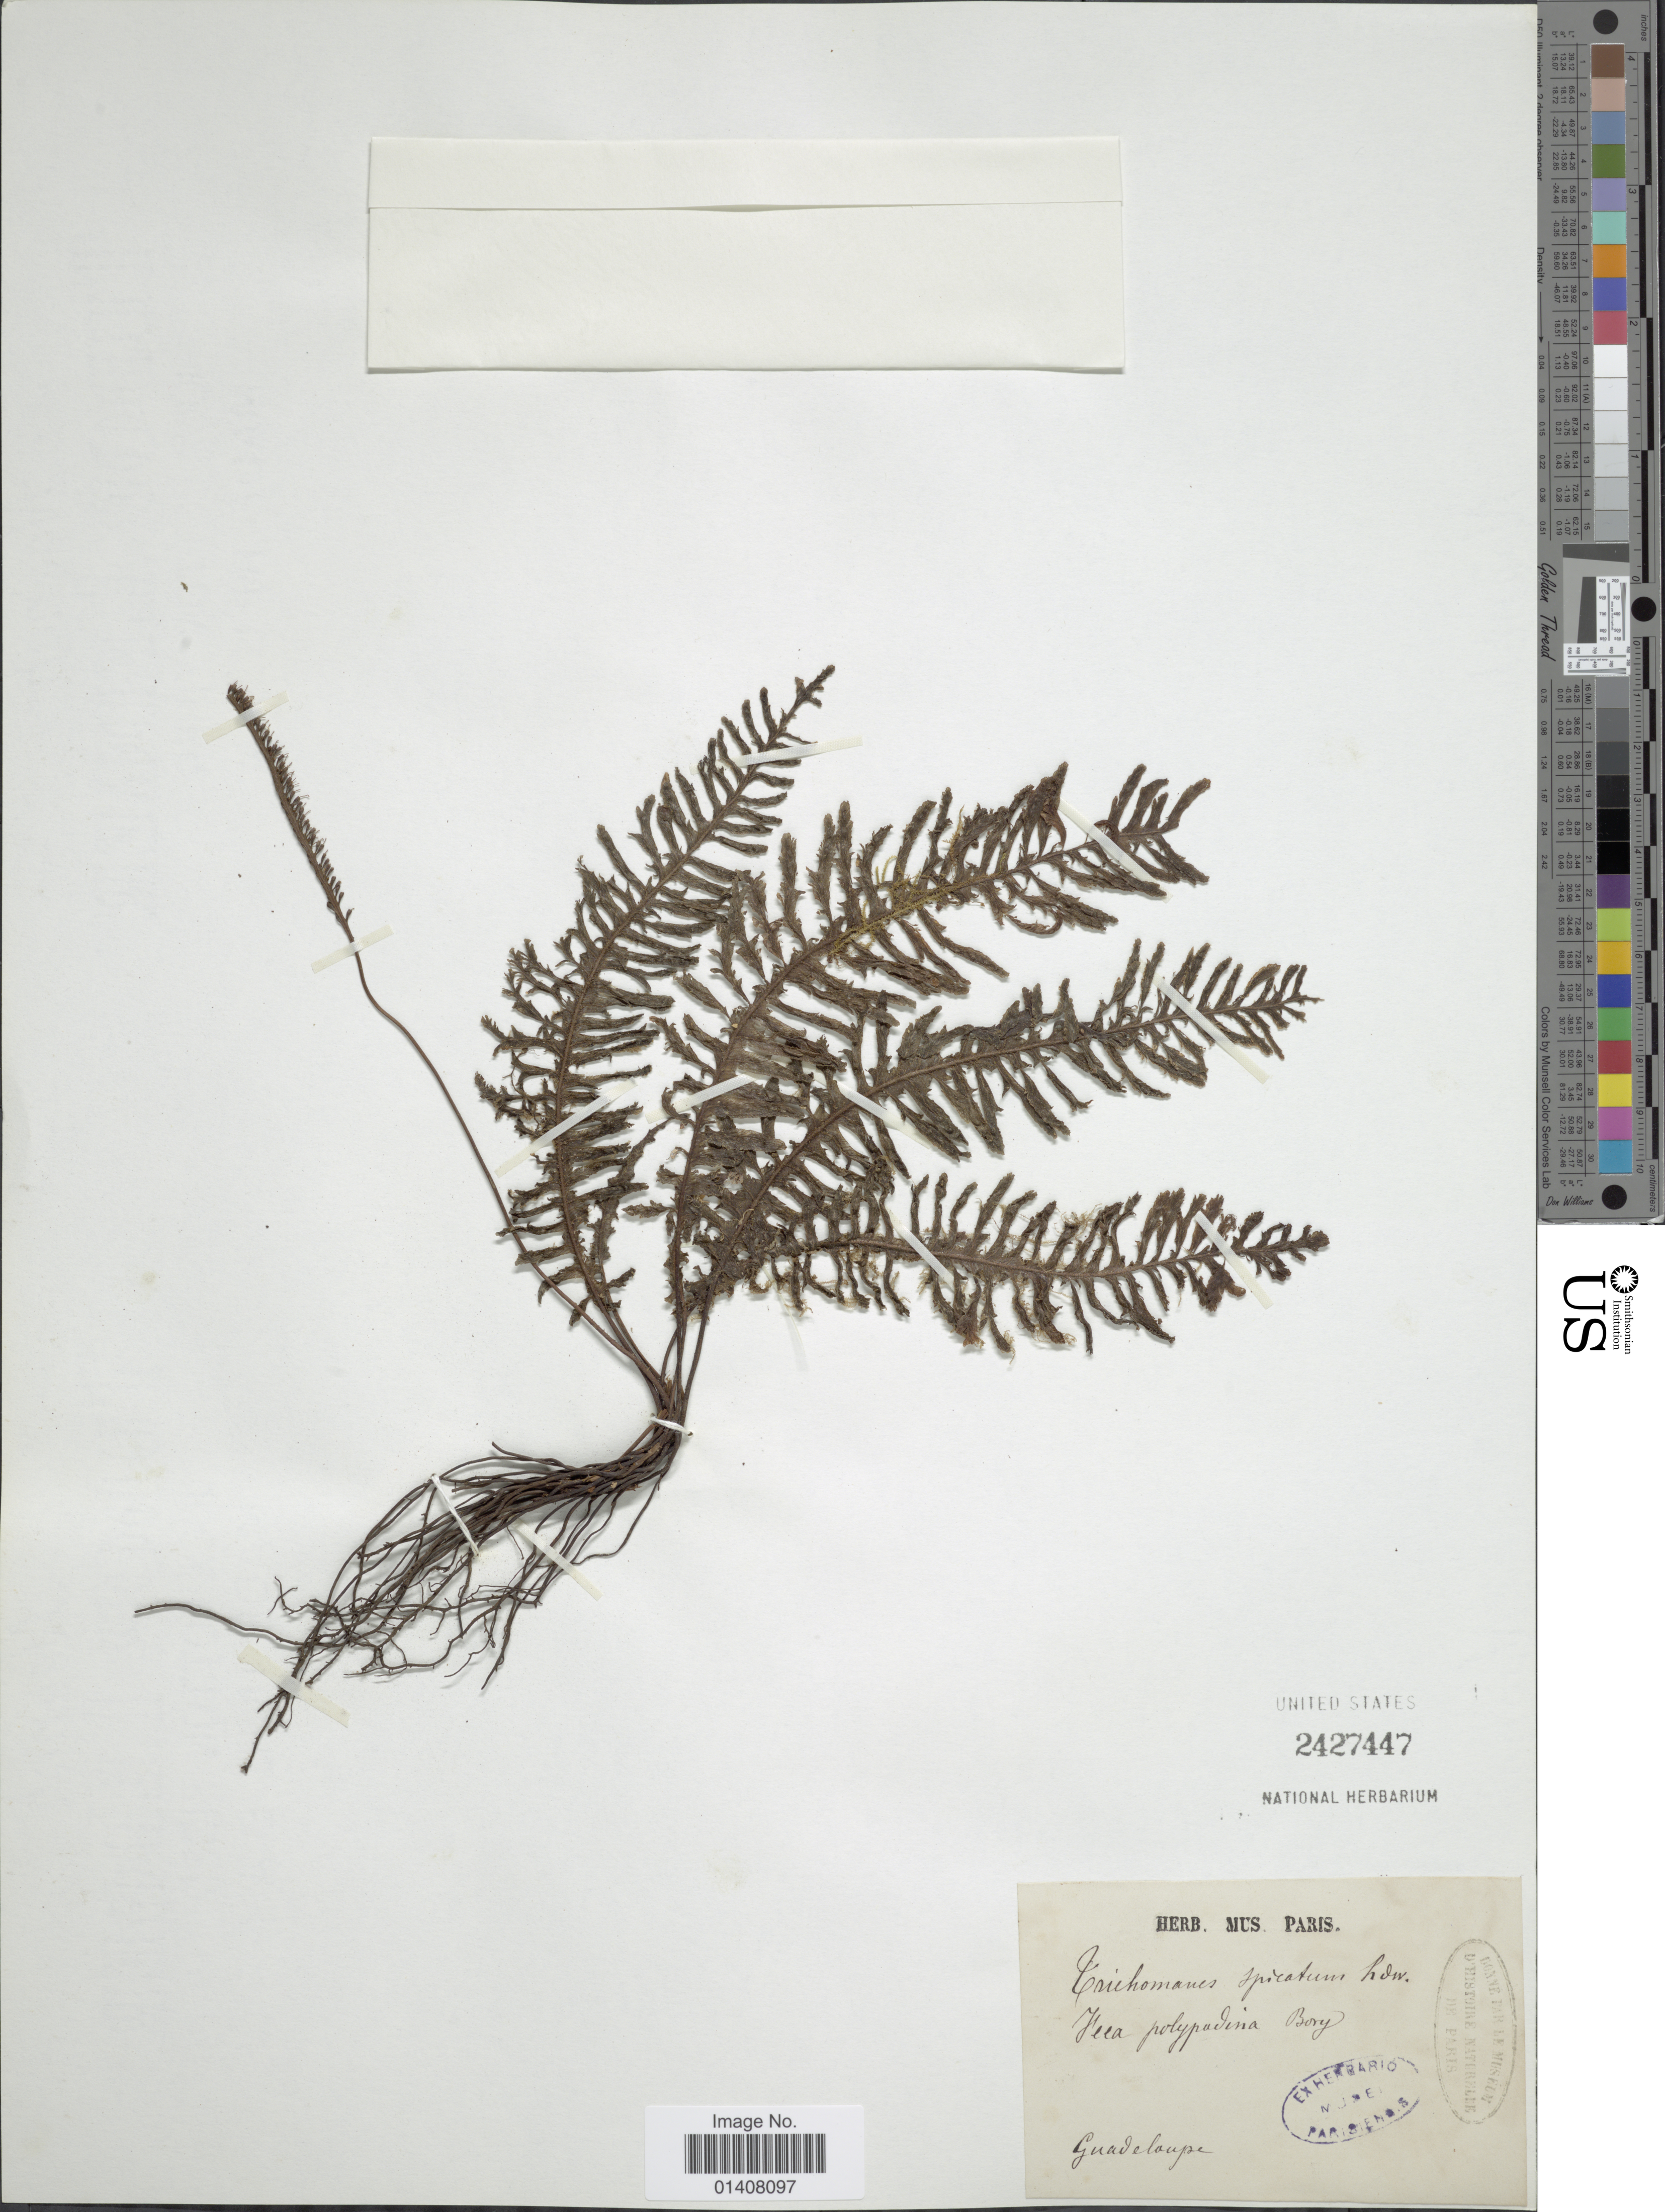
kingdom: Plantae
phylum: Tracheophyta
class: Polypodiopsida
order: Hymenophyllales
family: Hymenophyllaceae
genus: Trichomanes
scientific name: Trichomanes osmundoides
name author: DC. ex Poir.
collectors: ex herb. Mus. Paris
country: Guadeloupe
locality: Feca polydina Borg [interpreted]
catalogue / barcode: US 2427447